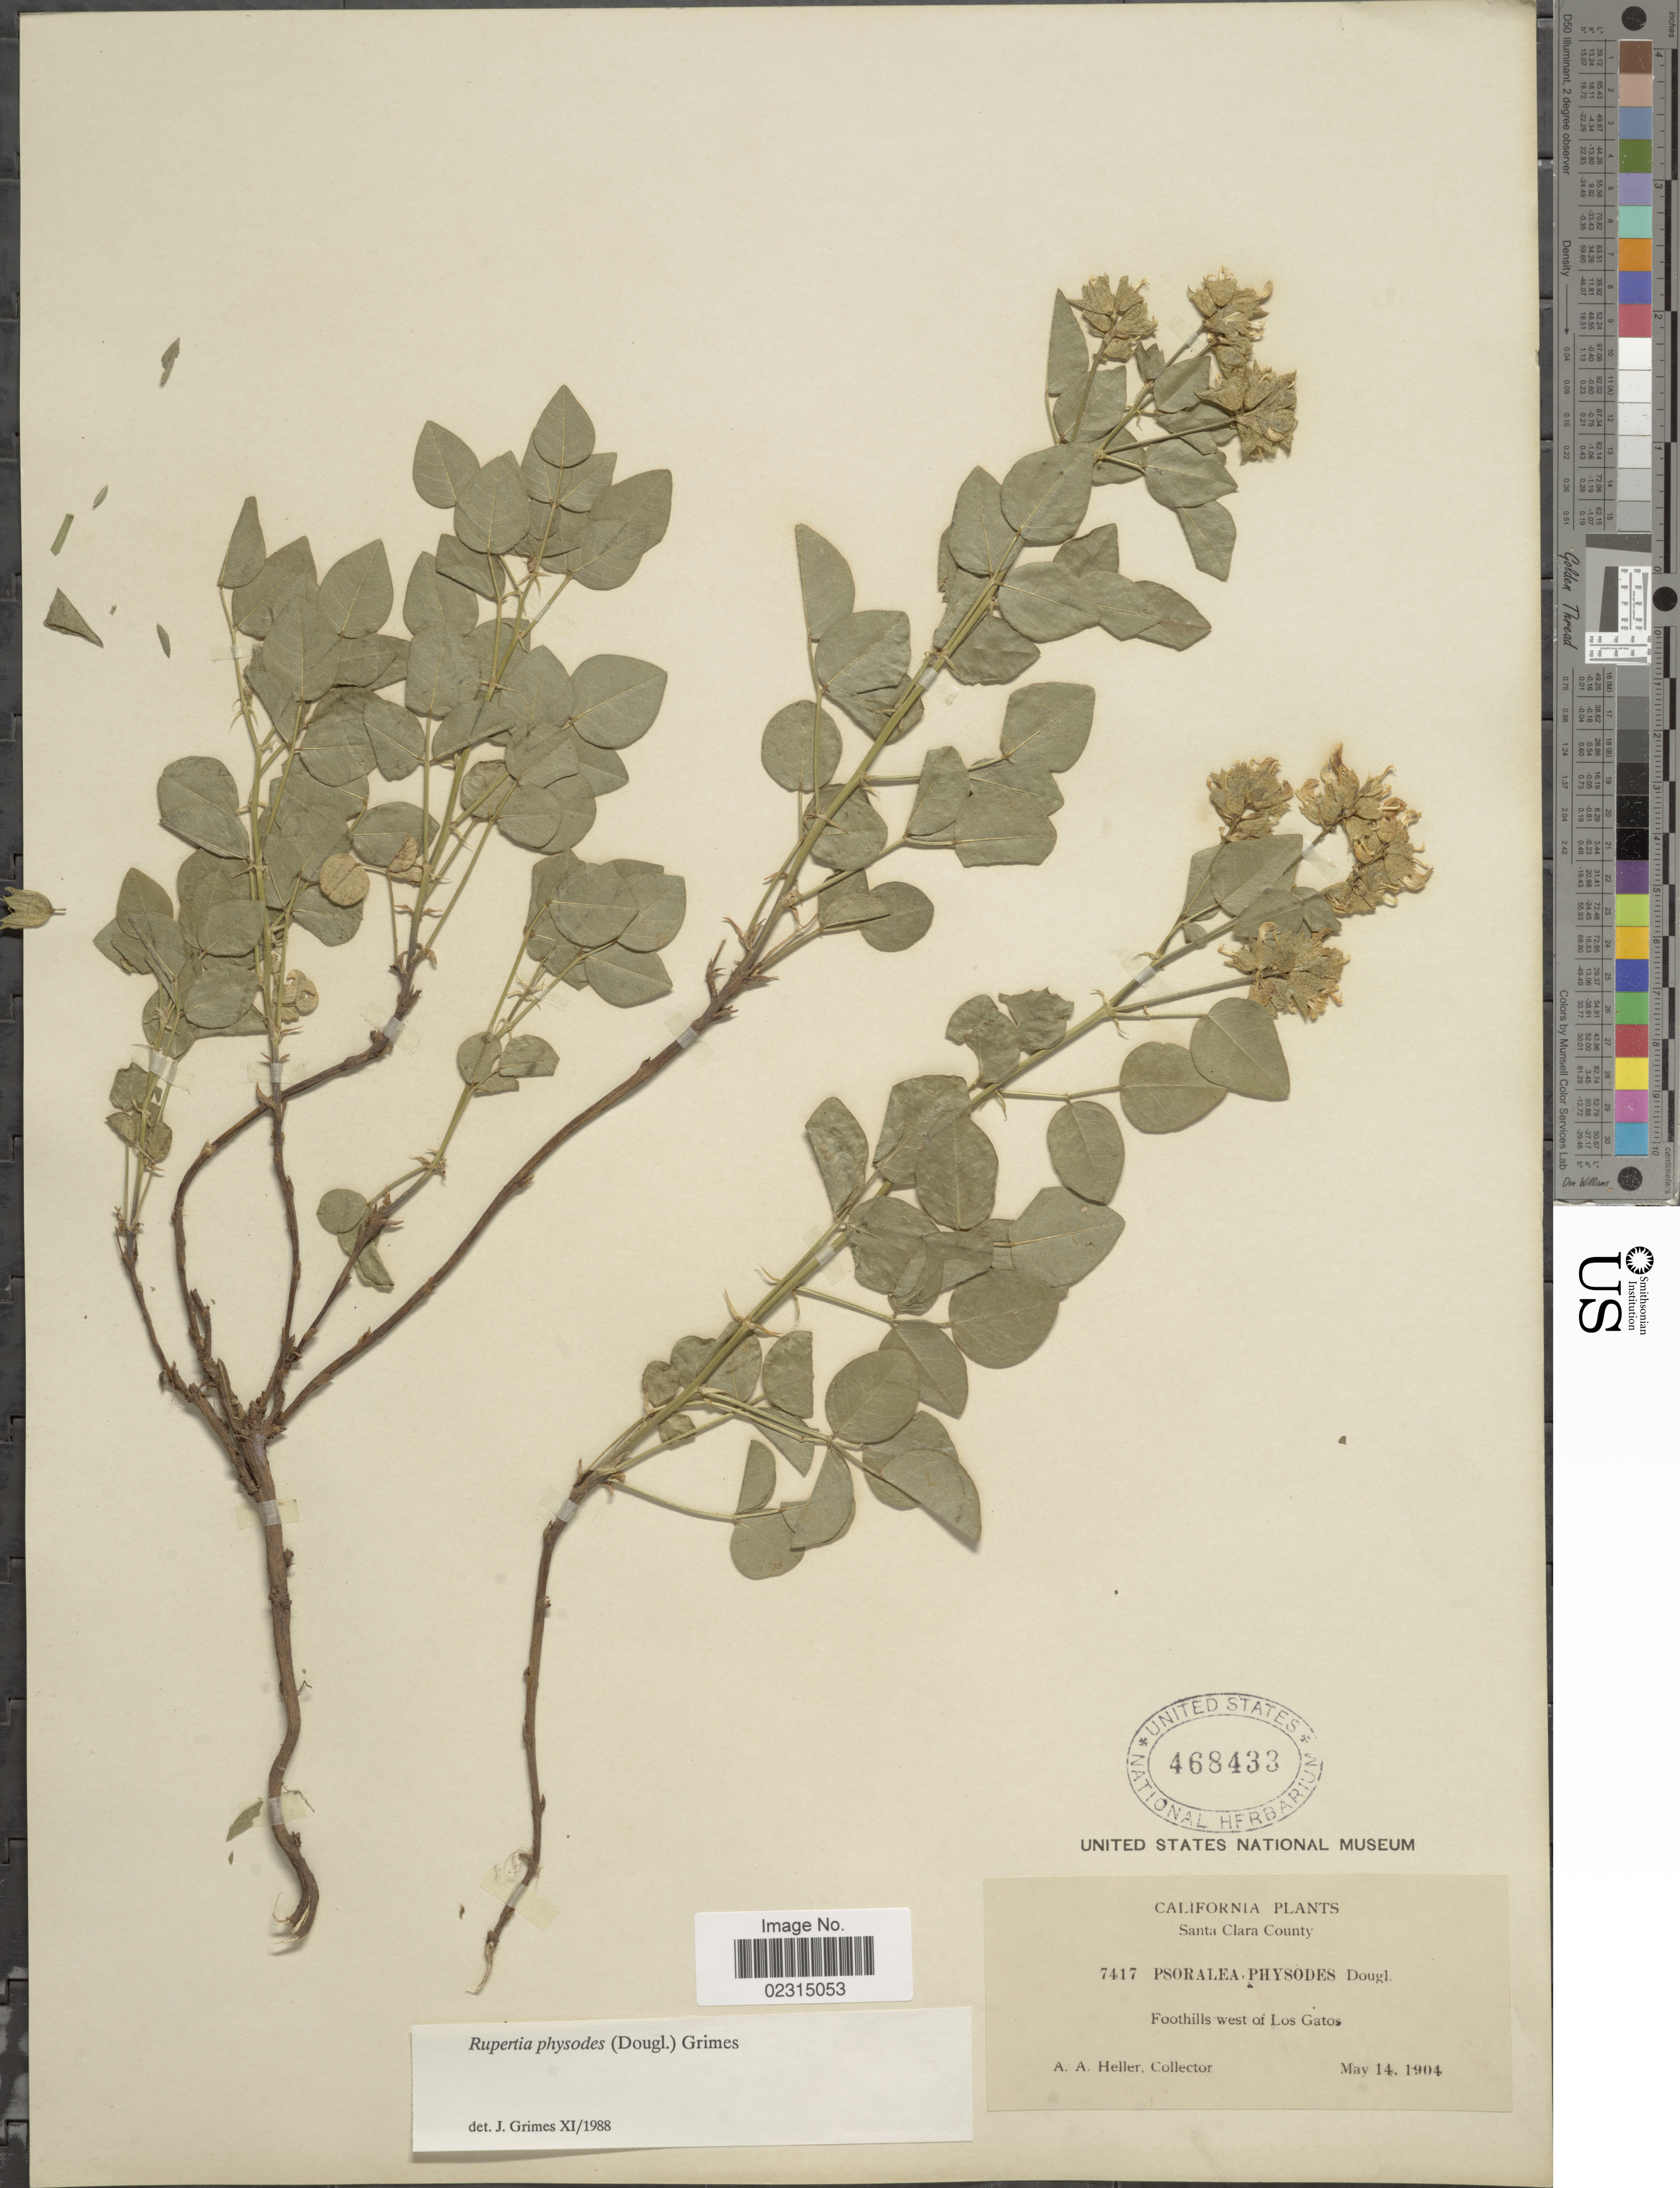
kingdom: Plantae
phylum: Tracheophyta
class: Magnoliopsida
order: Fabales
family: Fabaceae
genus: Rupertia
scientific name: Rupertia physodes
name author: (Douglas) J.W. Grimes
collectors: A. A. Heller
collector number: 7417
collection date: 1904-05-14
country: United States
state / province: California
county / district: Santa Clara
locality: Santa Clara County, Foothills west of Los Gatos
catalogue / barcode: US 468433